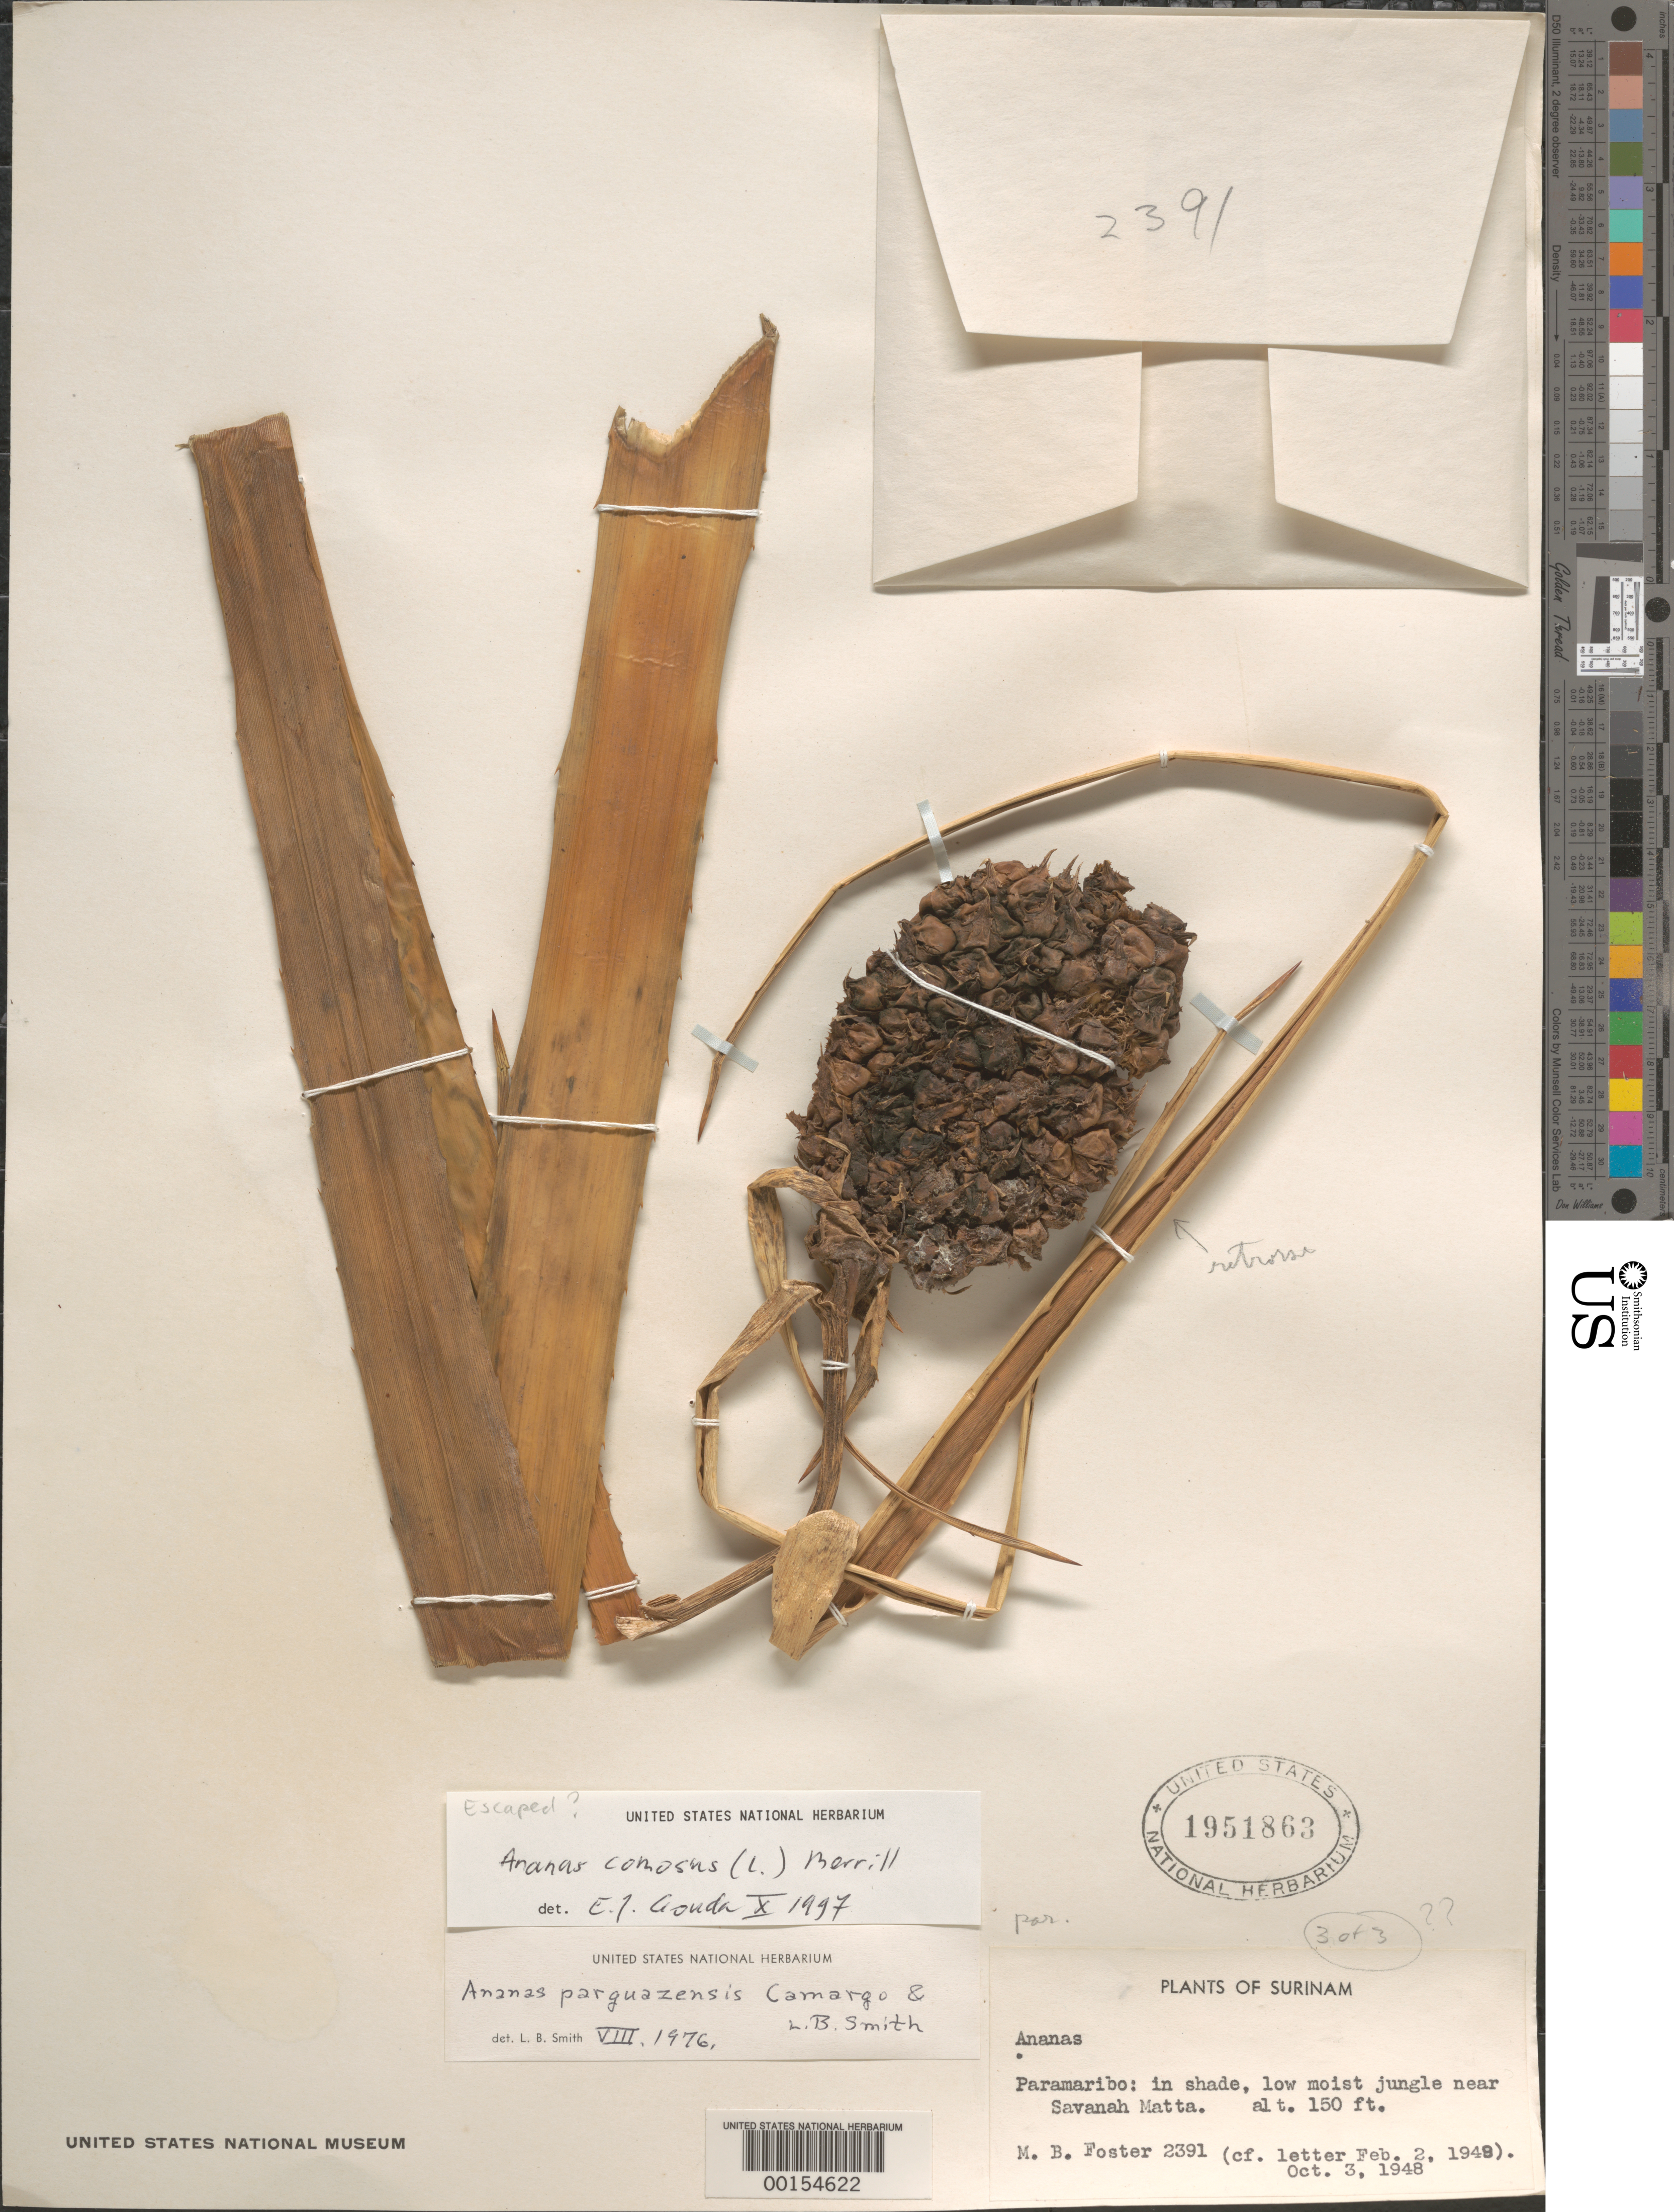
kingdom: Plantae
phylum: Tracheophyta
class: Liliopsida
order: Poales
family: Bromeliaceae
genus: Ananas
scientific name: Ananas comosus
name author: (L.) Merr.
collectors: M. B. Foster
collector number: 2391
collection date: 1948-10-03/1949-02-02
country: Suriname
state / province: Paramaribo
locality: In shade, low moist jungle near Savanah Matta.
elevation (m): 46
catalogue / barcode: US 1951863